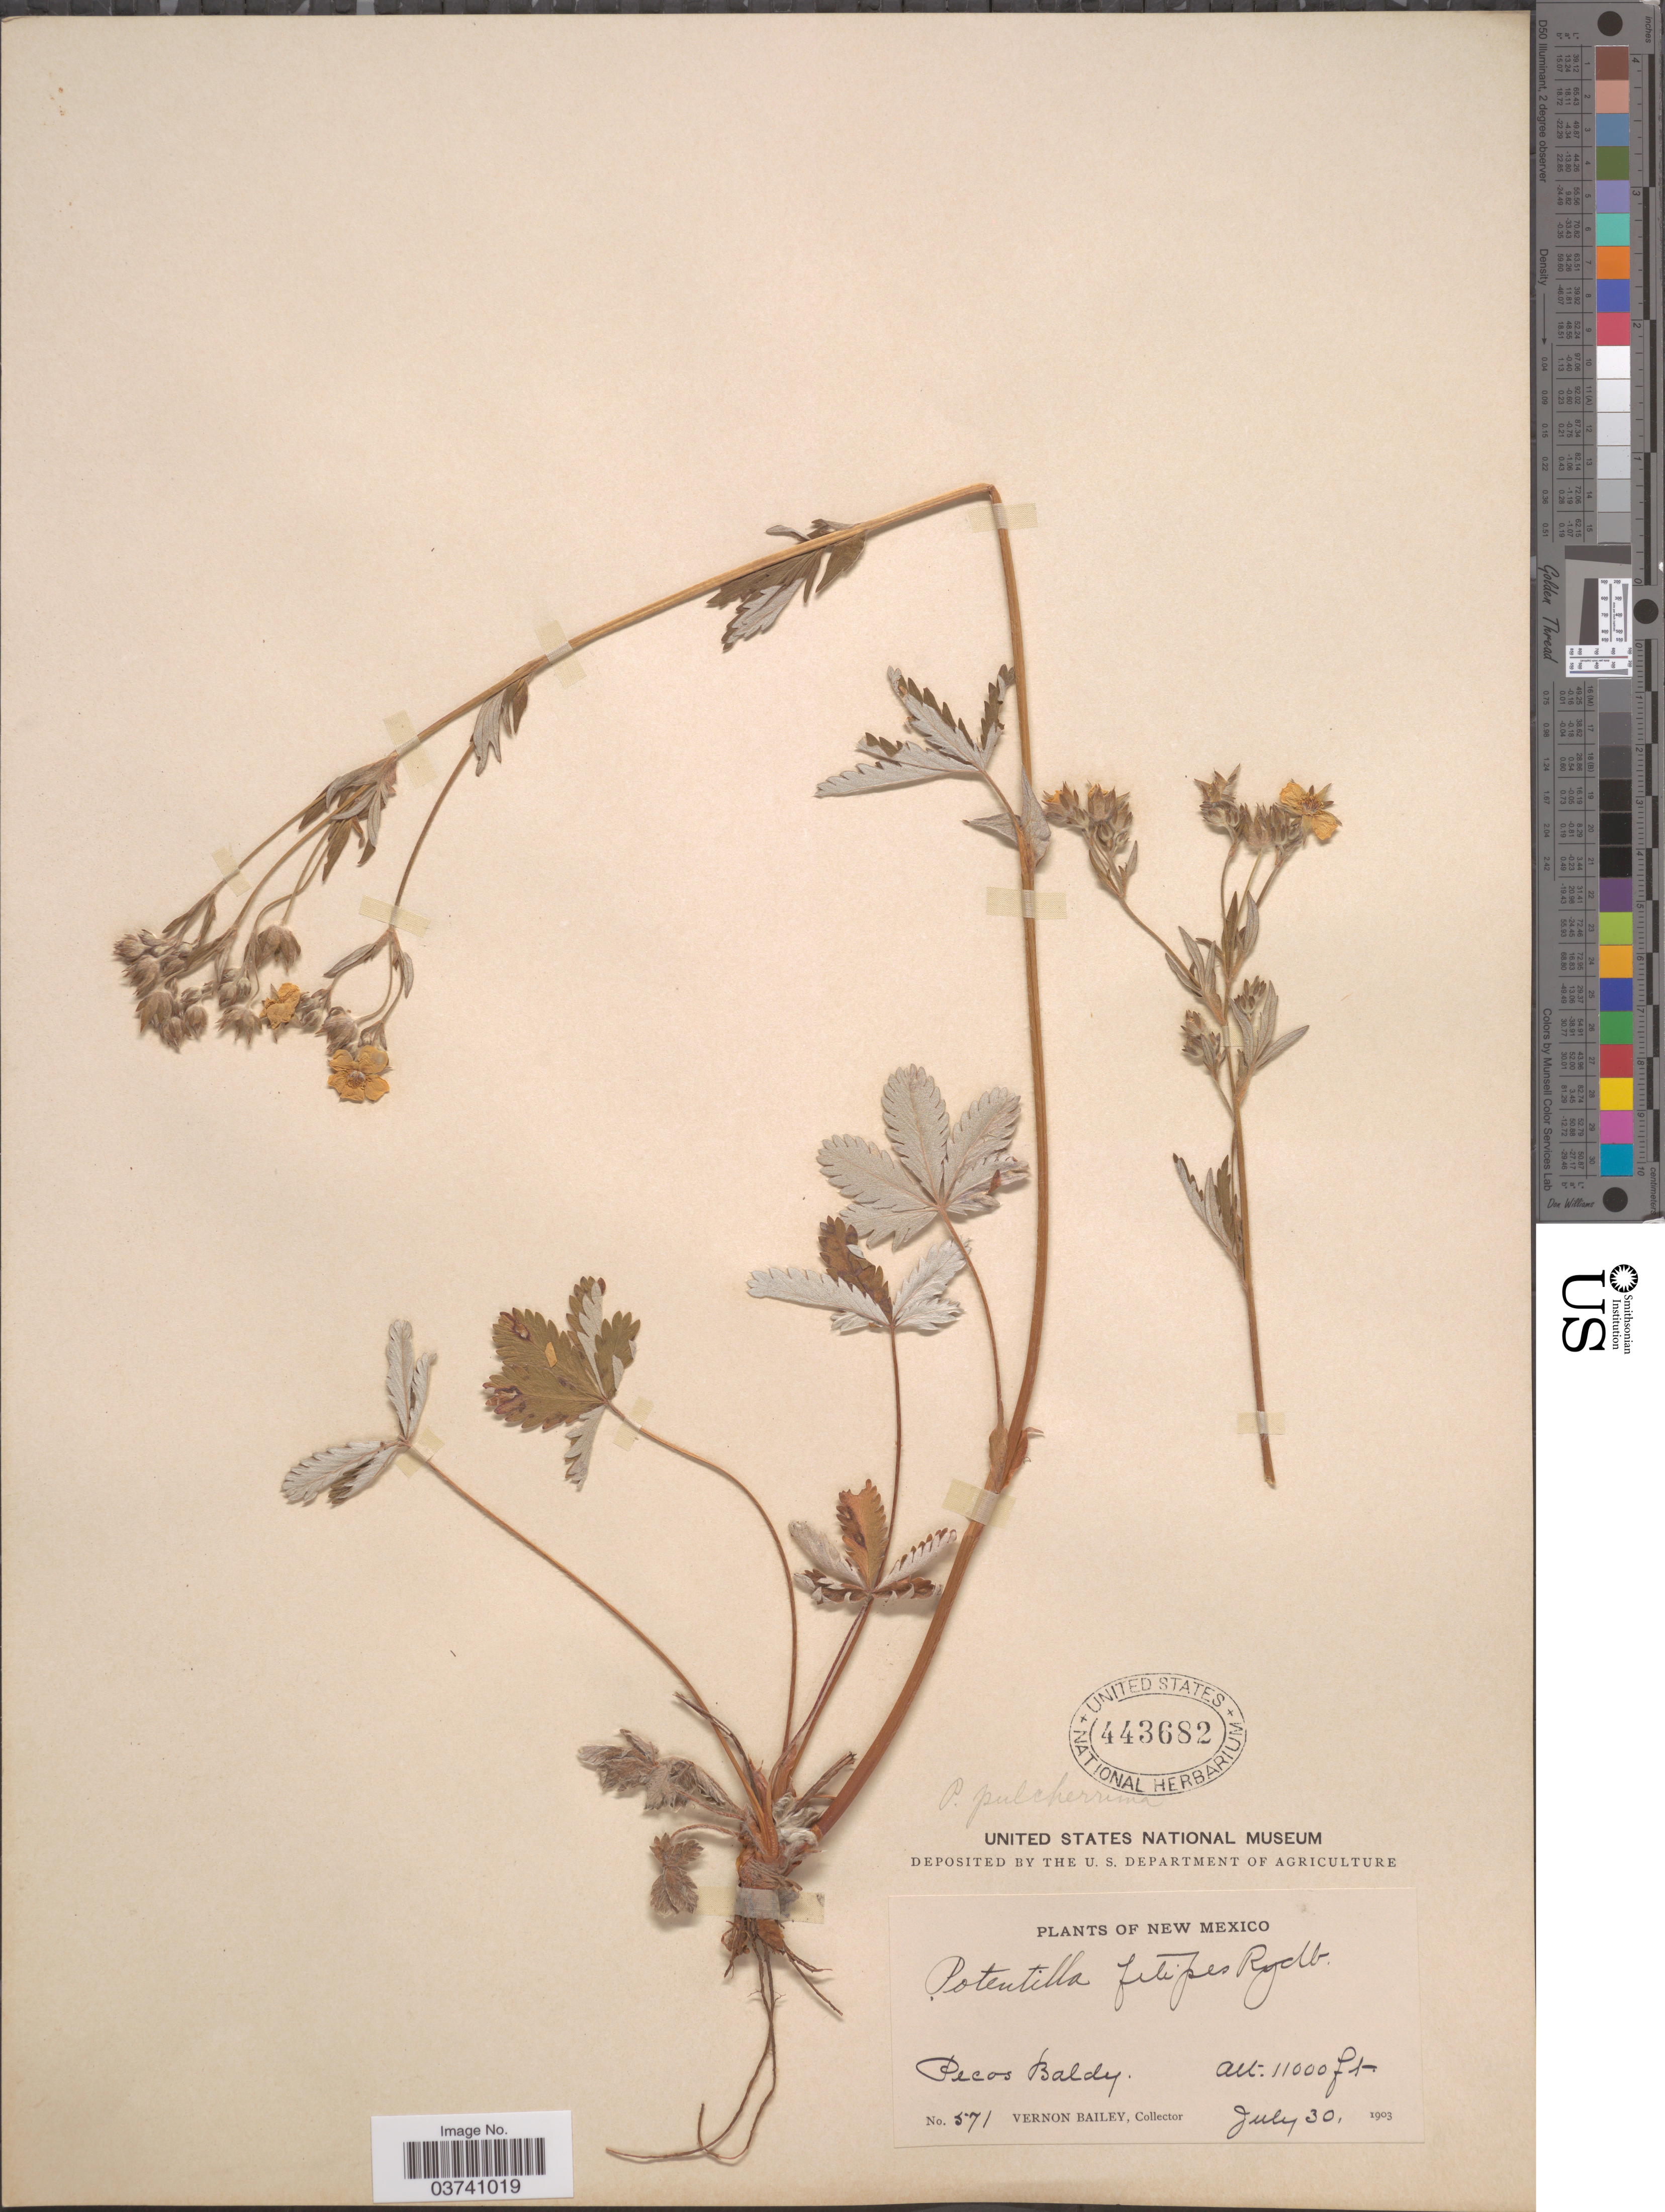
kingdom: Plantae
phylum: Tracheophyta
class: Magnoliopsida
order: Rosales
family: Rosaceae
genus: Potentilla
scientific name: Potentilla pulcherrima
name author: Lehm.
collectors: V. O. Bailey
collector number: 571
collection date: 1903-07-30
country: United States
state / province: New Mexico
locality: Pecos Baldy.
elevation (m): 3353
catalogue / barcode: US 443682